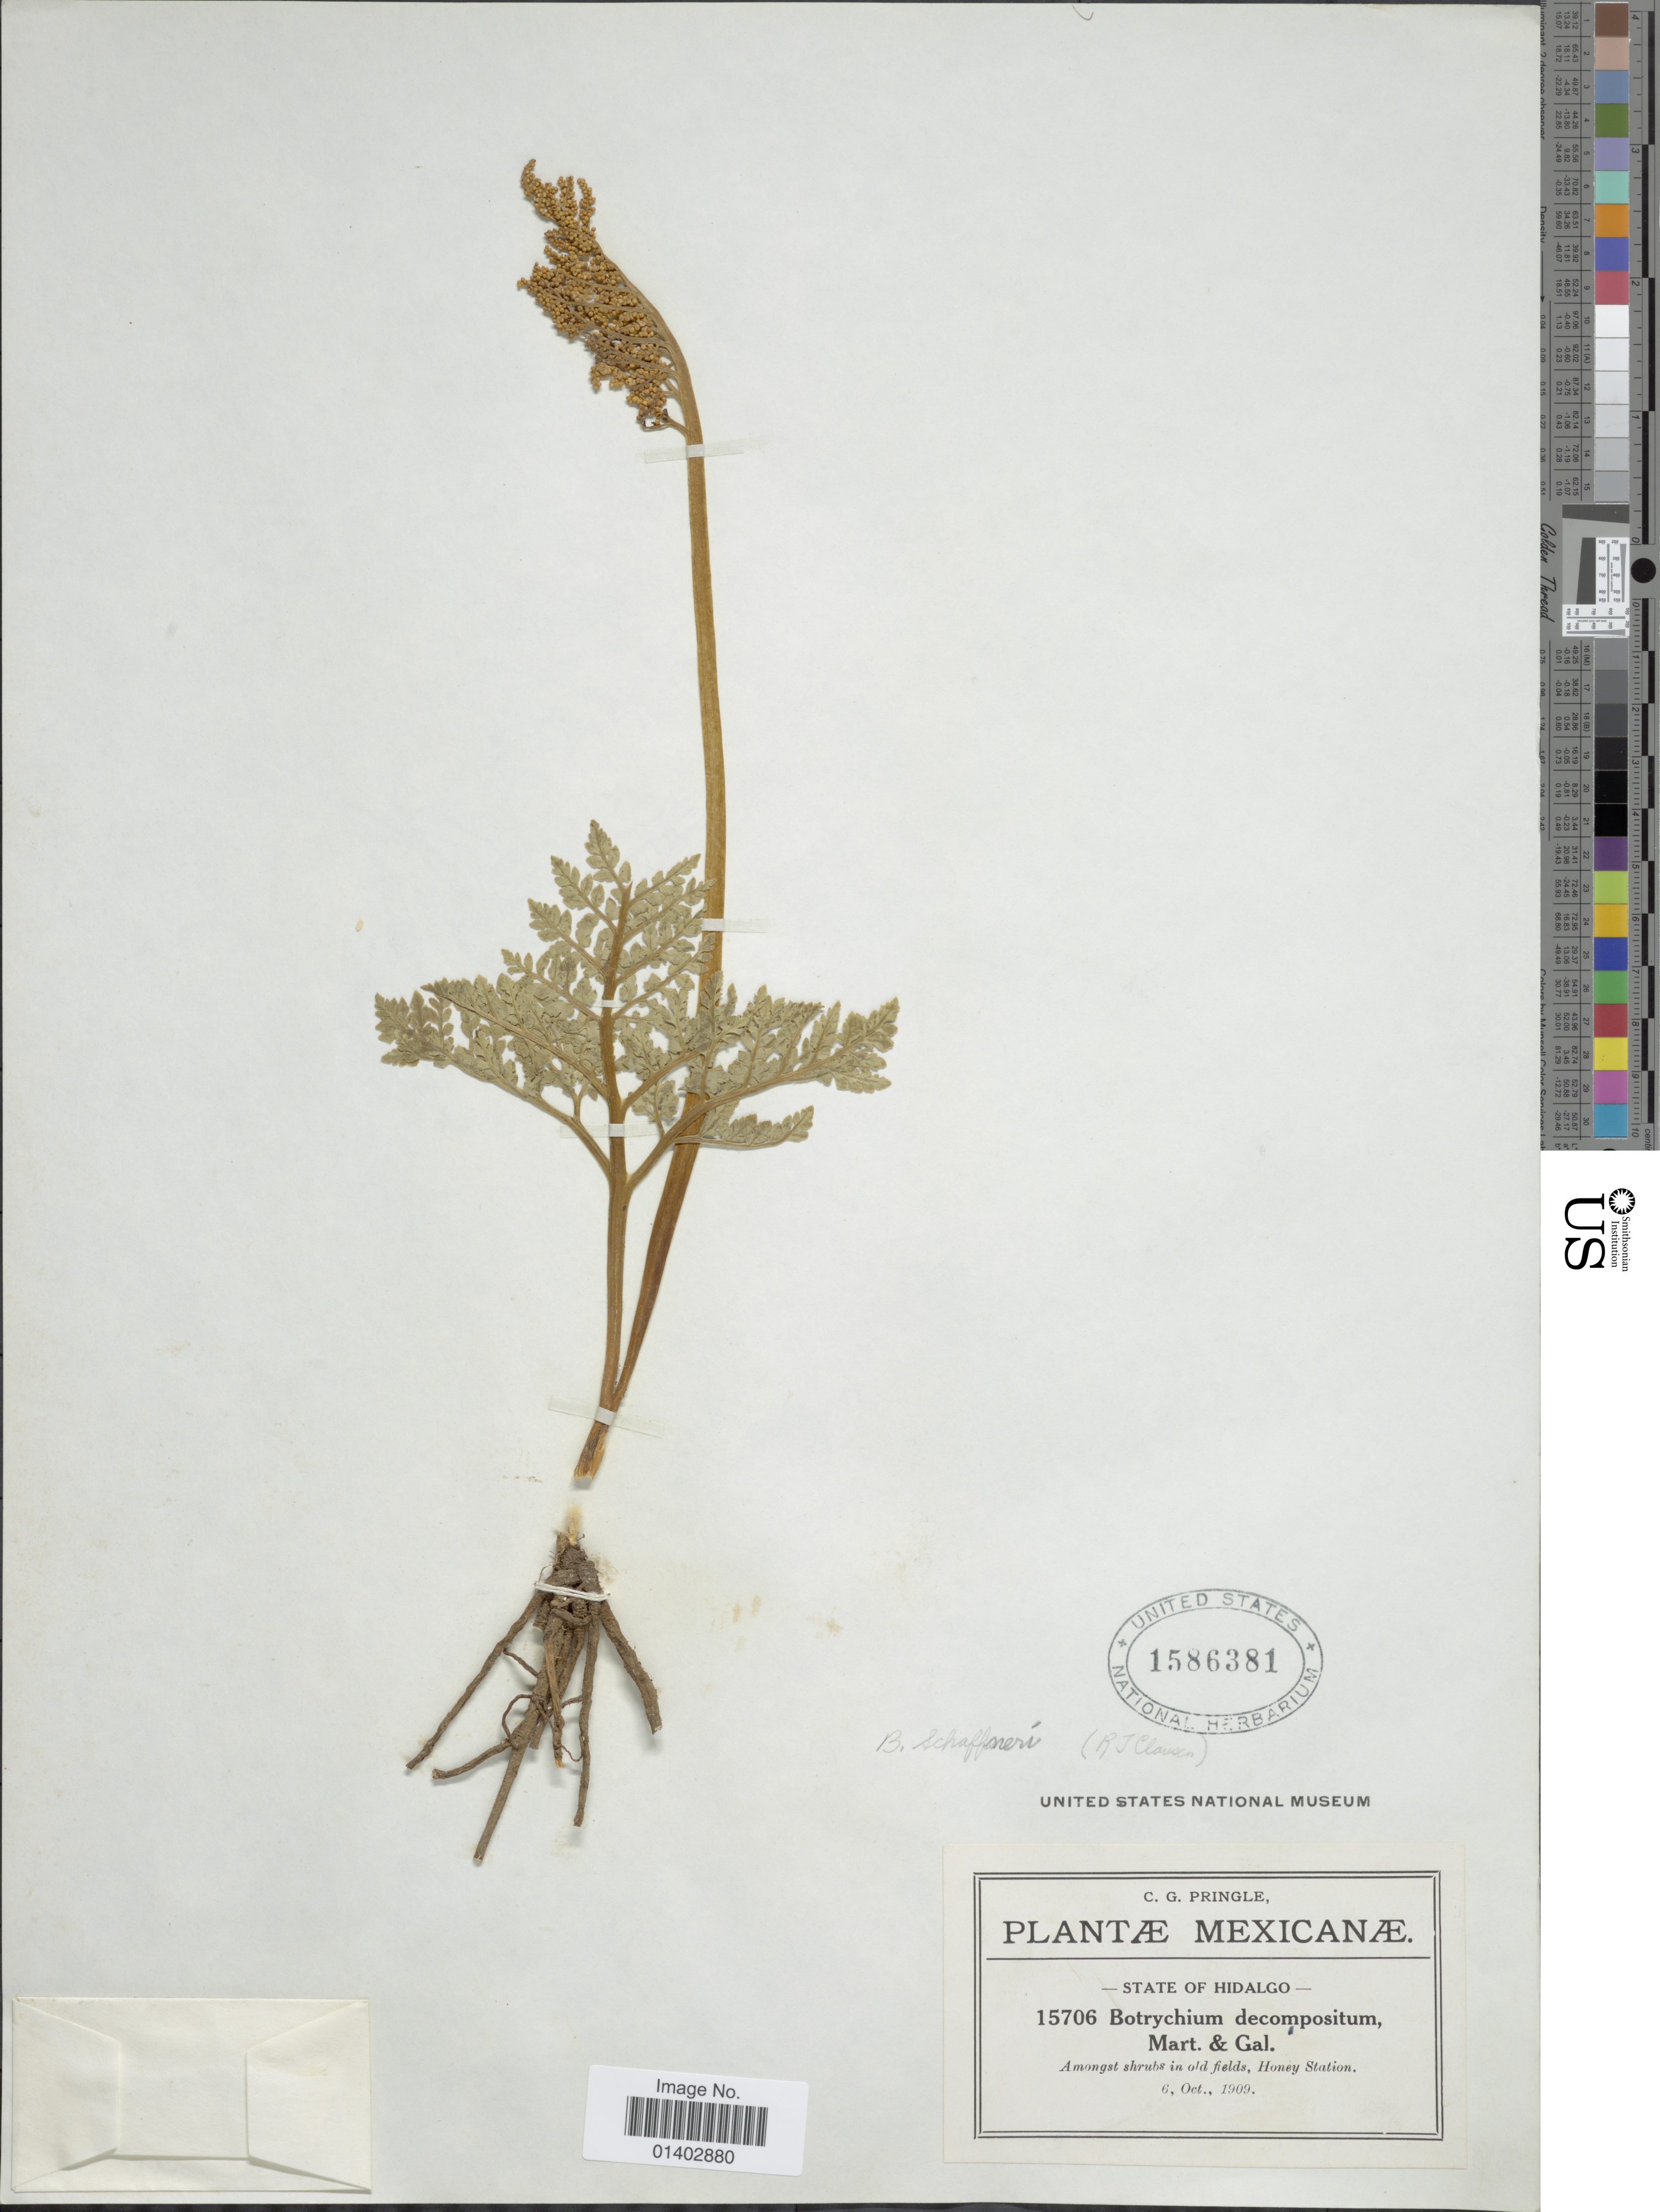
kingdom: Plantae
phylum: Tracheophyta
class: Polypodiopsida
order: Ophioglossales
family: Ophioglossaceae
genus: Botrychium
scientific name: Botrychium schaffneri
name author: Underw.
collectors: C. G. Pringle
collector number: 15706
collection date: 1909-10-06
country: Mexico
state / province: Hidalgo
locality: Stae of Hidalgo, Amongst shrubs in old fields, Hiney Station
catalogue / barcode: US 1586381